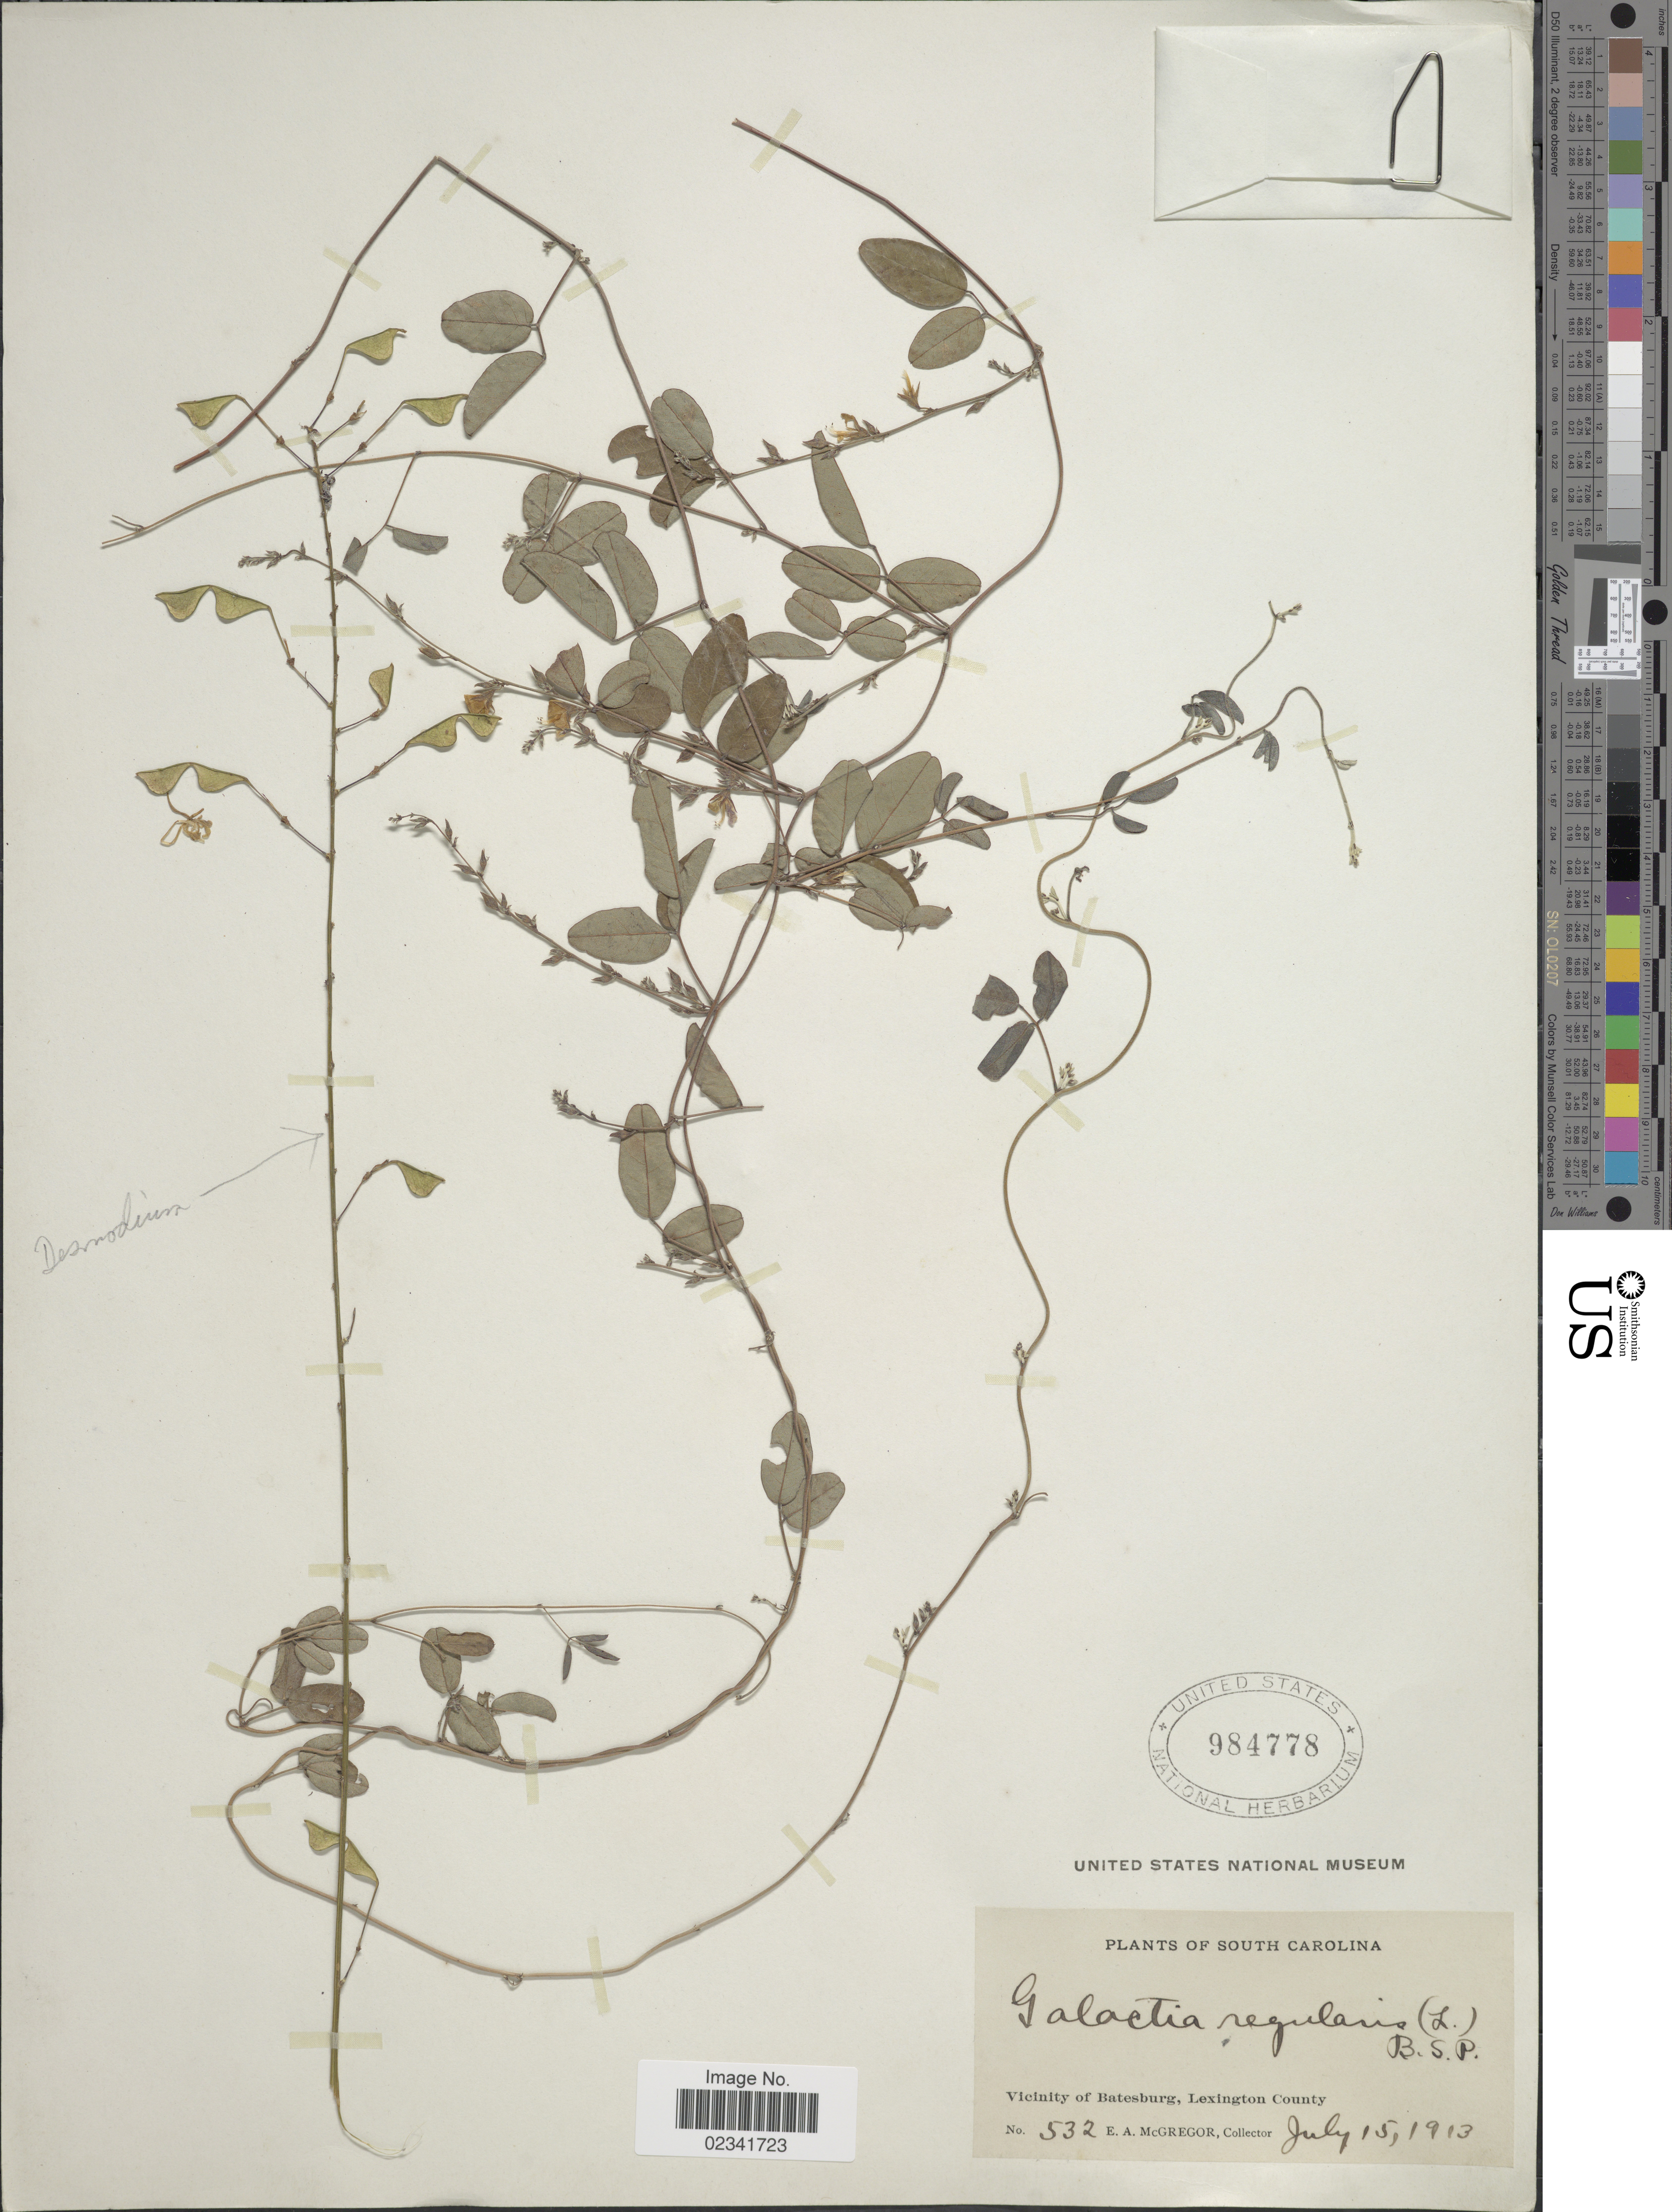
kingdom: Plantae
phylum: Tracheophyta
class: Magnoliopsida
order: Fabales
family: Fabaceae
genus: Galactia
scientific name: Galactia regularis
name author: (L.) Britton, Stearns & Poggenb.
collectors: E. A. McGregor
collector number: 532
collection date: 1913-07-15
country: United States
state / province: South Carolina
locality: Vicinity of Batesburg, Lexington County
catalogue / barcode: US 984778